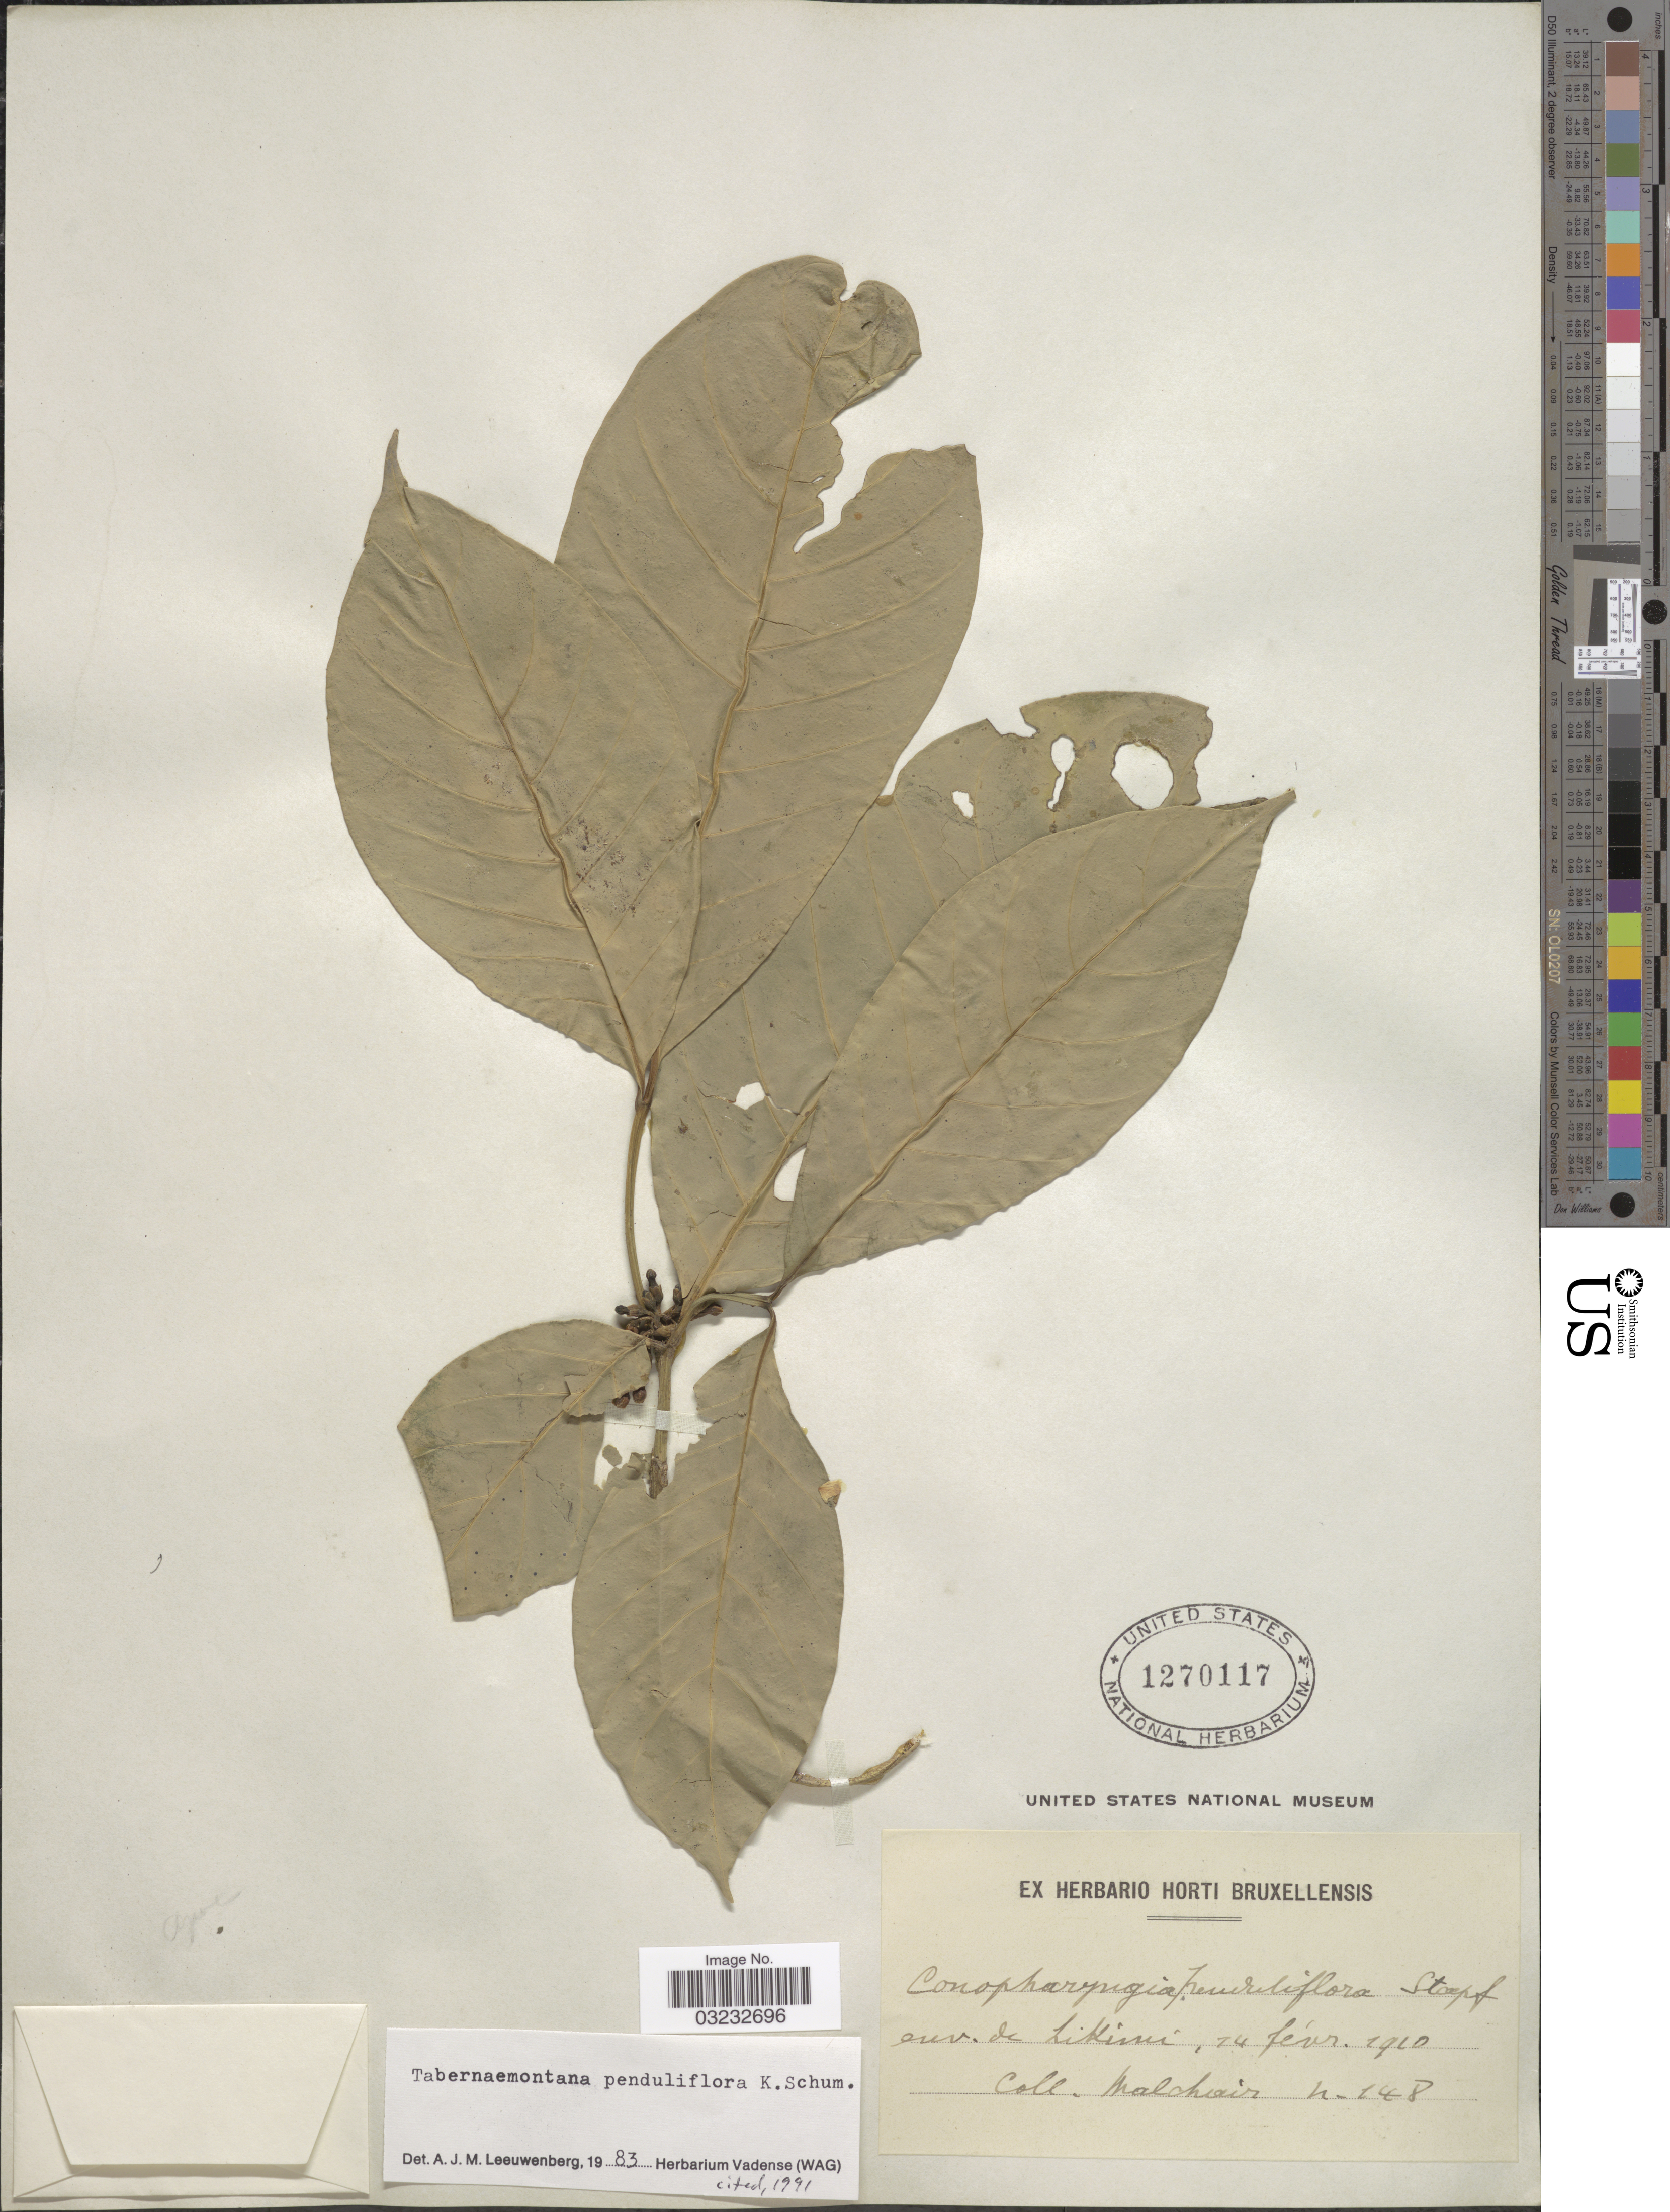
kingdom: Plantae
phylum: Tracheophyta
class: Magnoliopsida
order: Gentianales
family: Apocynaceae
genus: Tabernaemontana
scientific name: Tabernaemontana penduliflora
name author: K. Schum.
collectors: Malchair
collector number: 148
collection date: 1910-02-14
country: Congo, Democratic Republic of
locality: Env. de Likimi.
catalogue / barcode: US 1270117